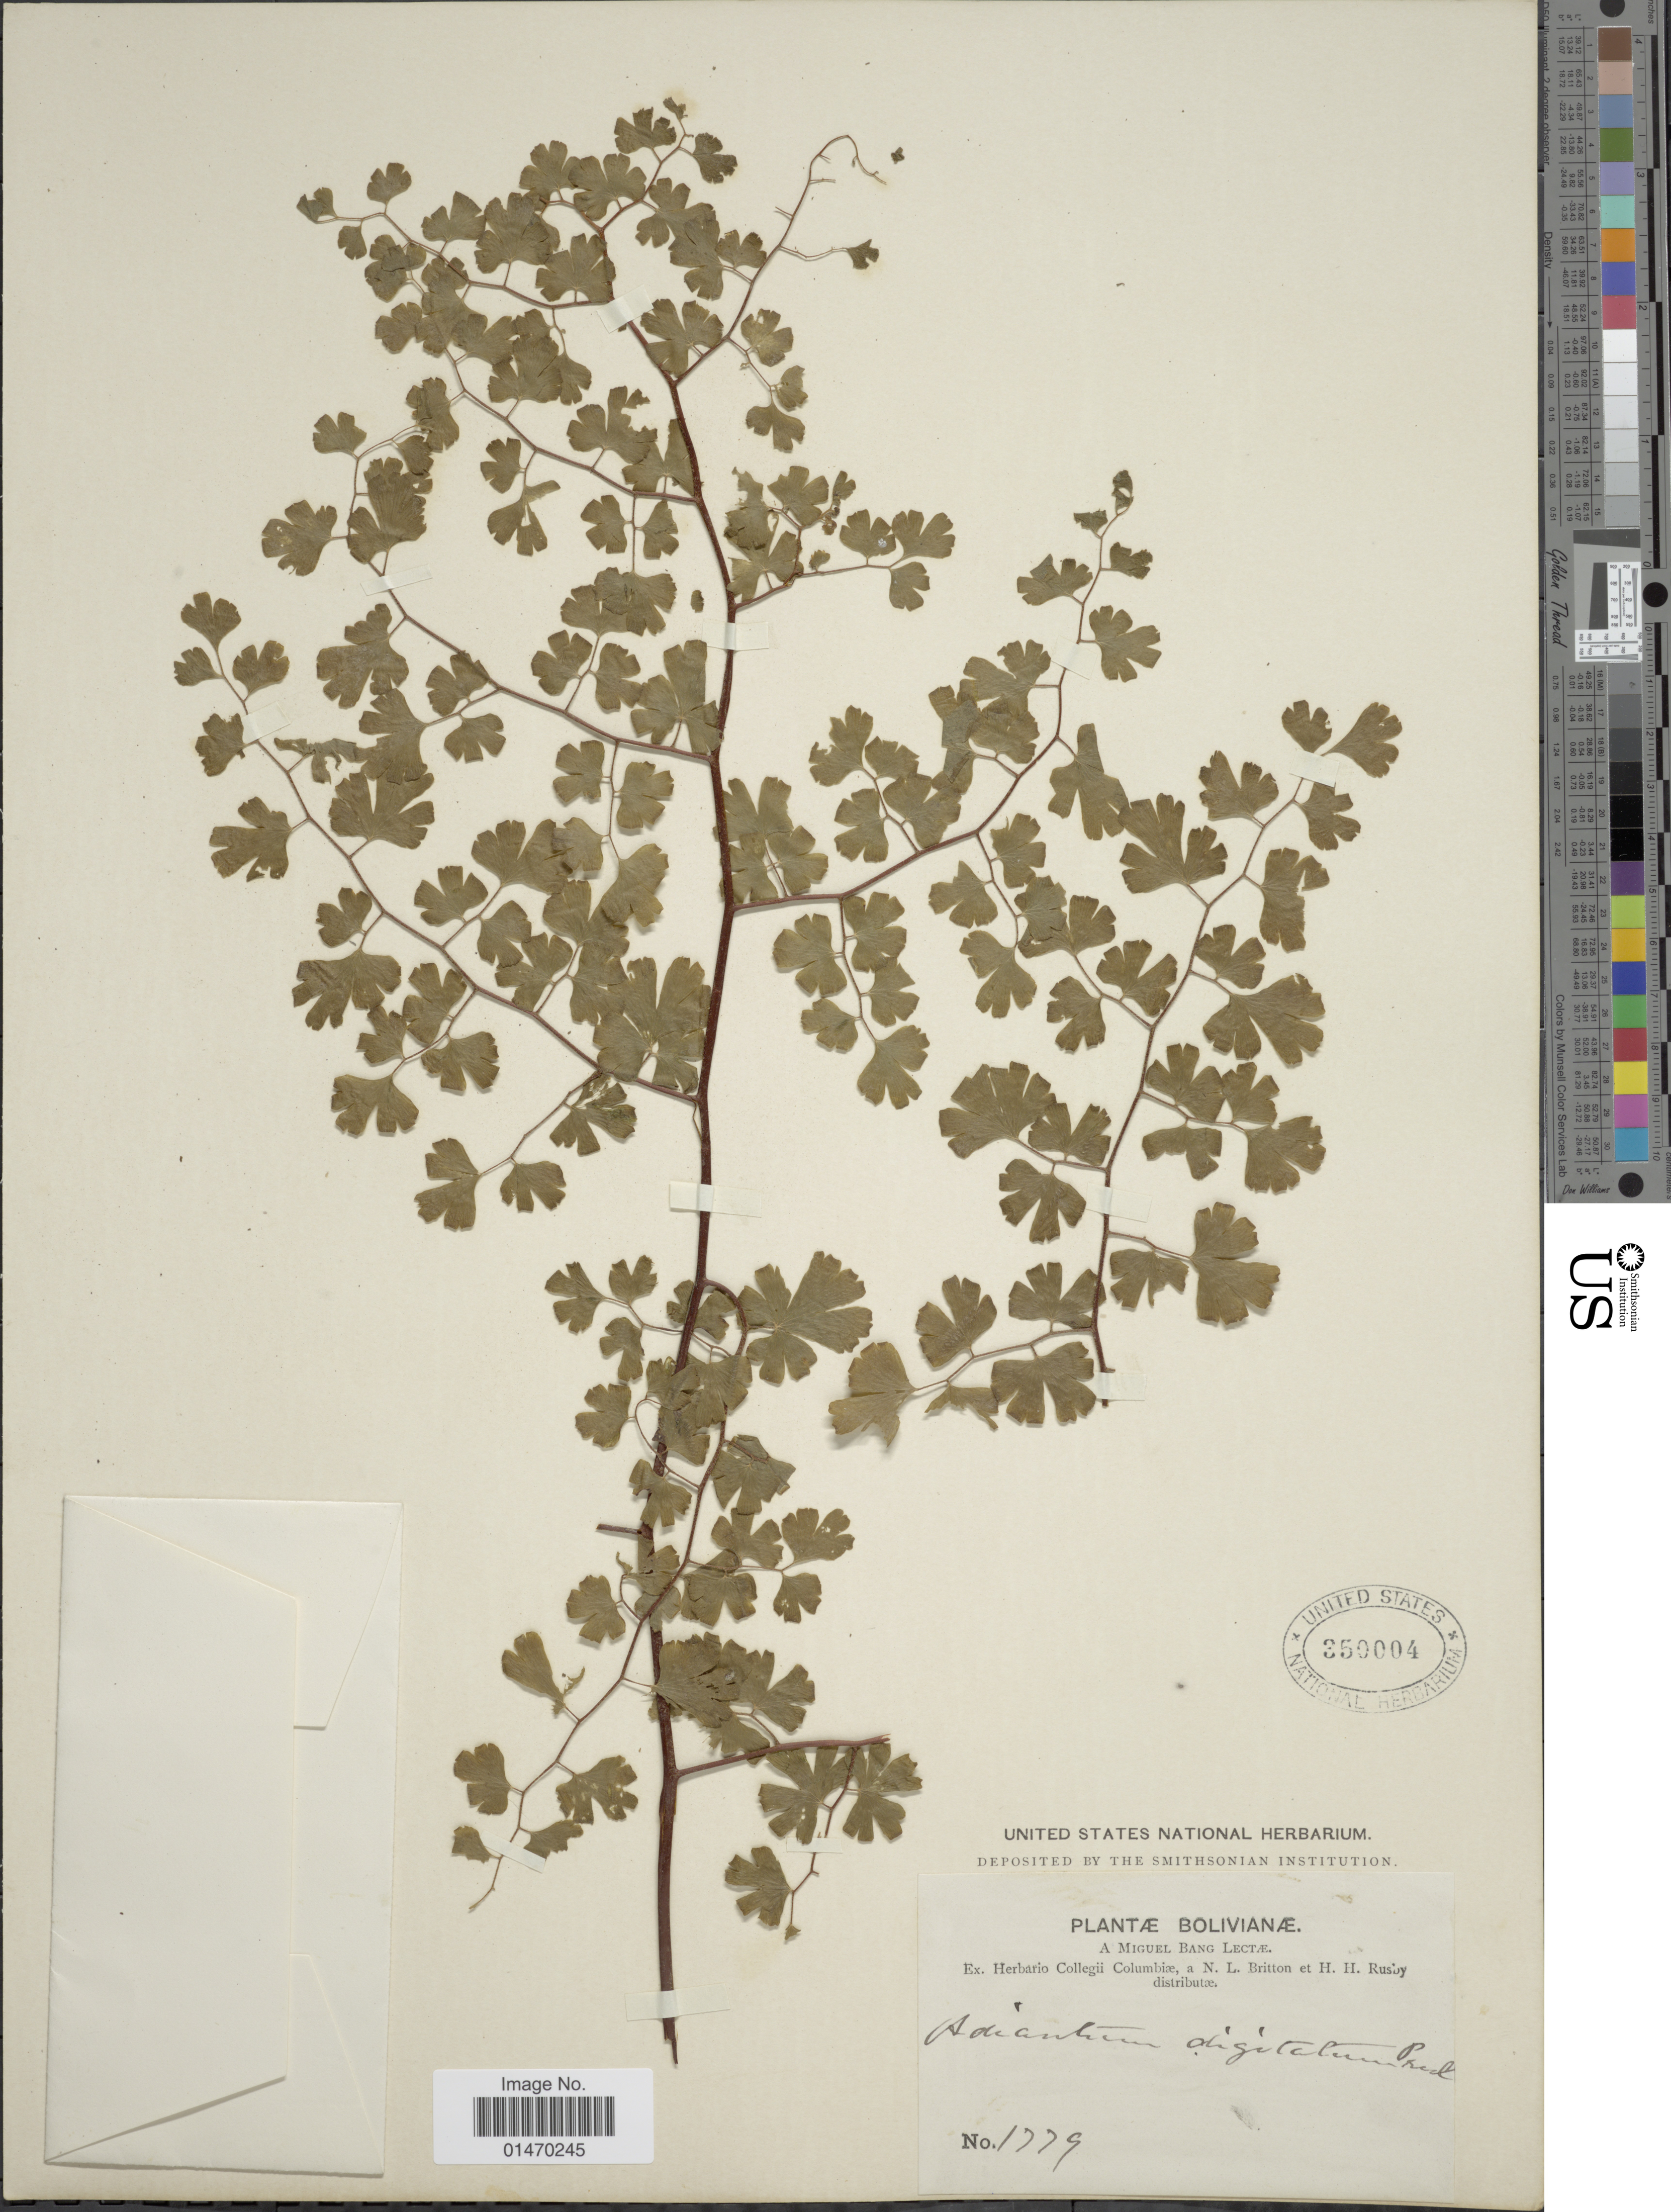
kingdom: Plantae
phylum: Tracheophyta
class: Polypodiopsida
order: Polypodiales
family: Pteridaceae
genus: Adiantum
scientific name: Adiantum digitatum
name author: Hook.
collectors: M. Bang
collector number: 1779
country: Bolivia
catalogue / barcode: US 350004